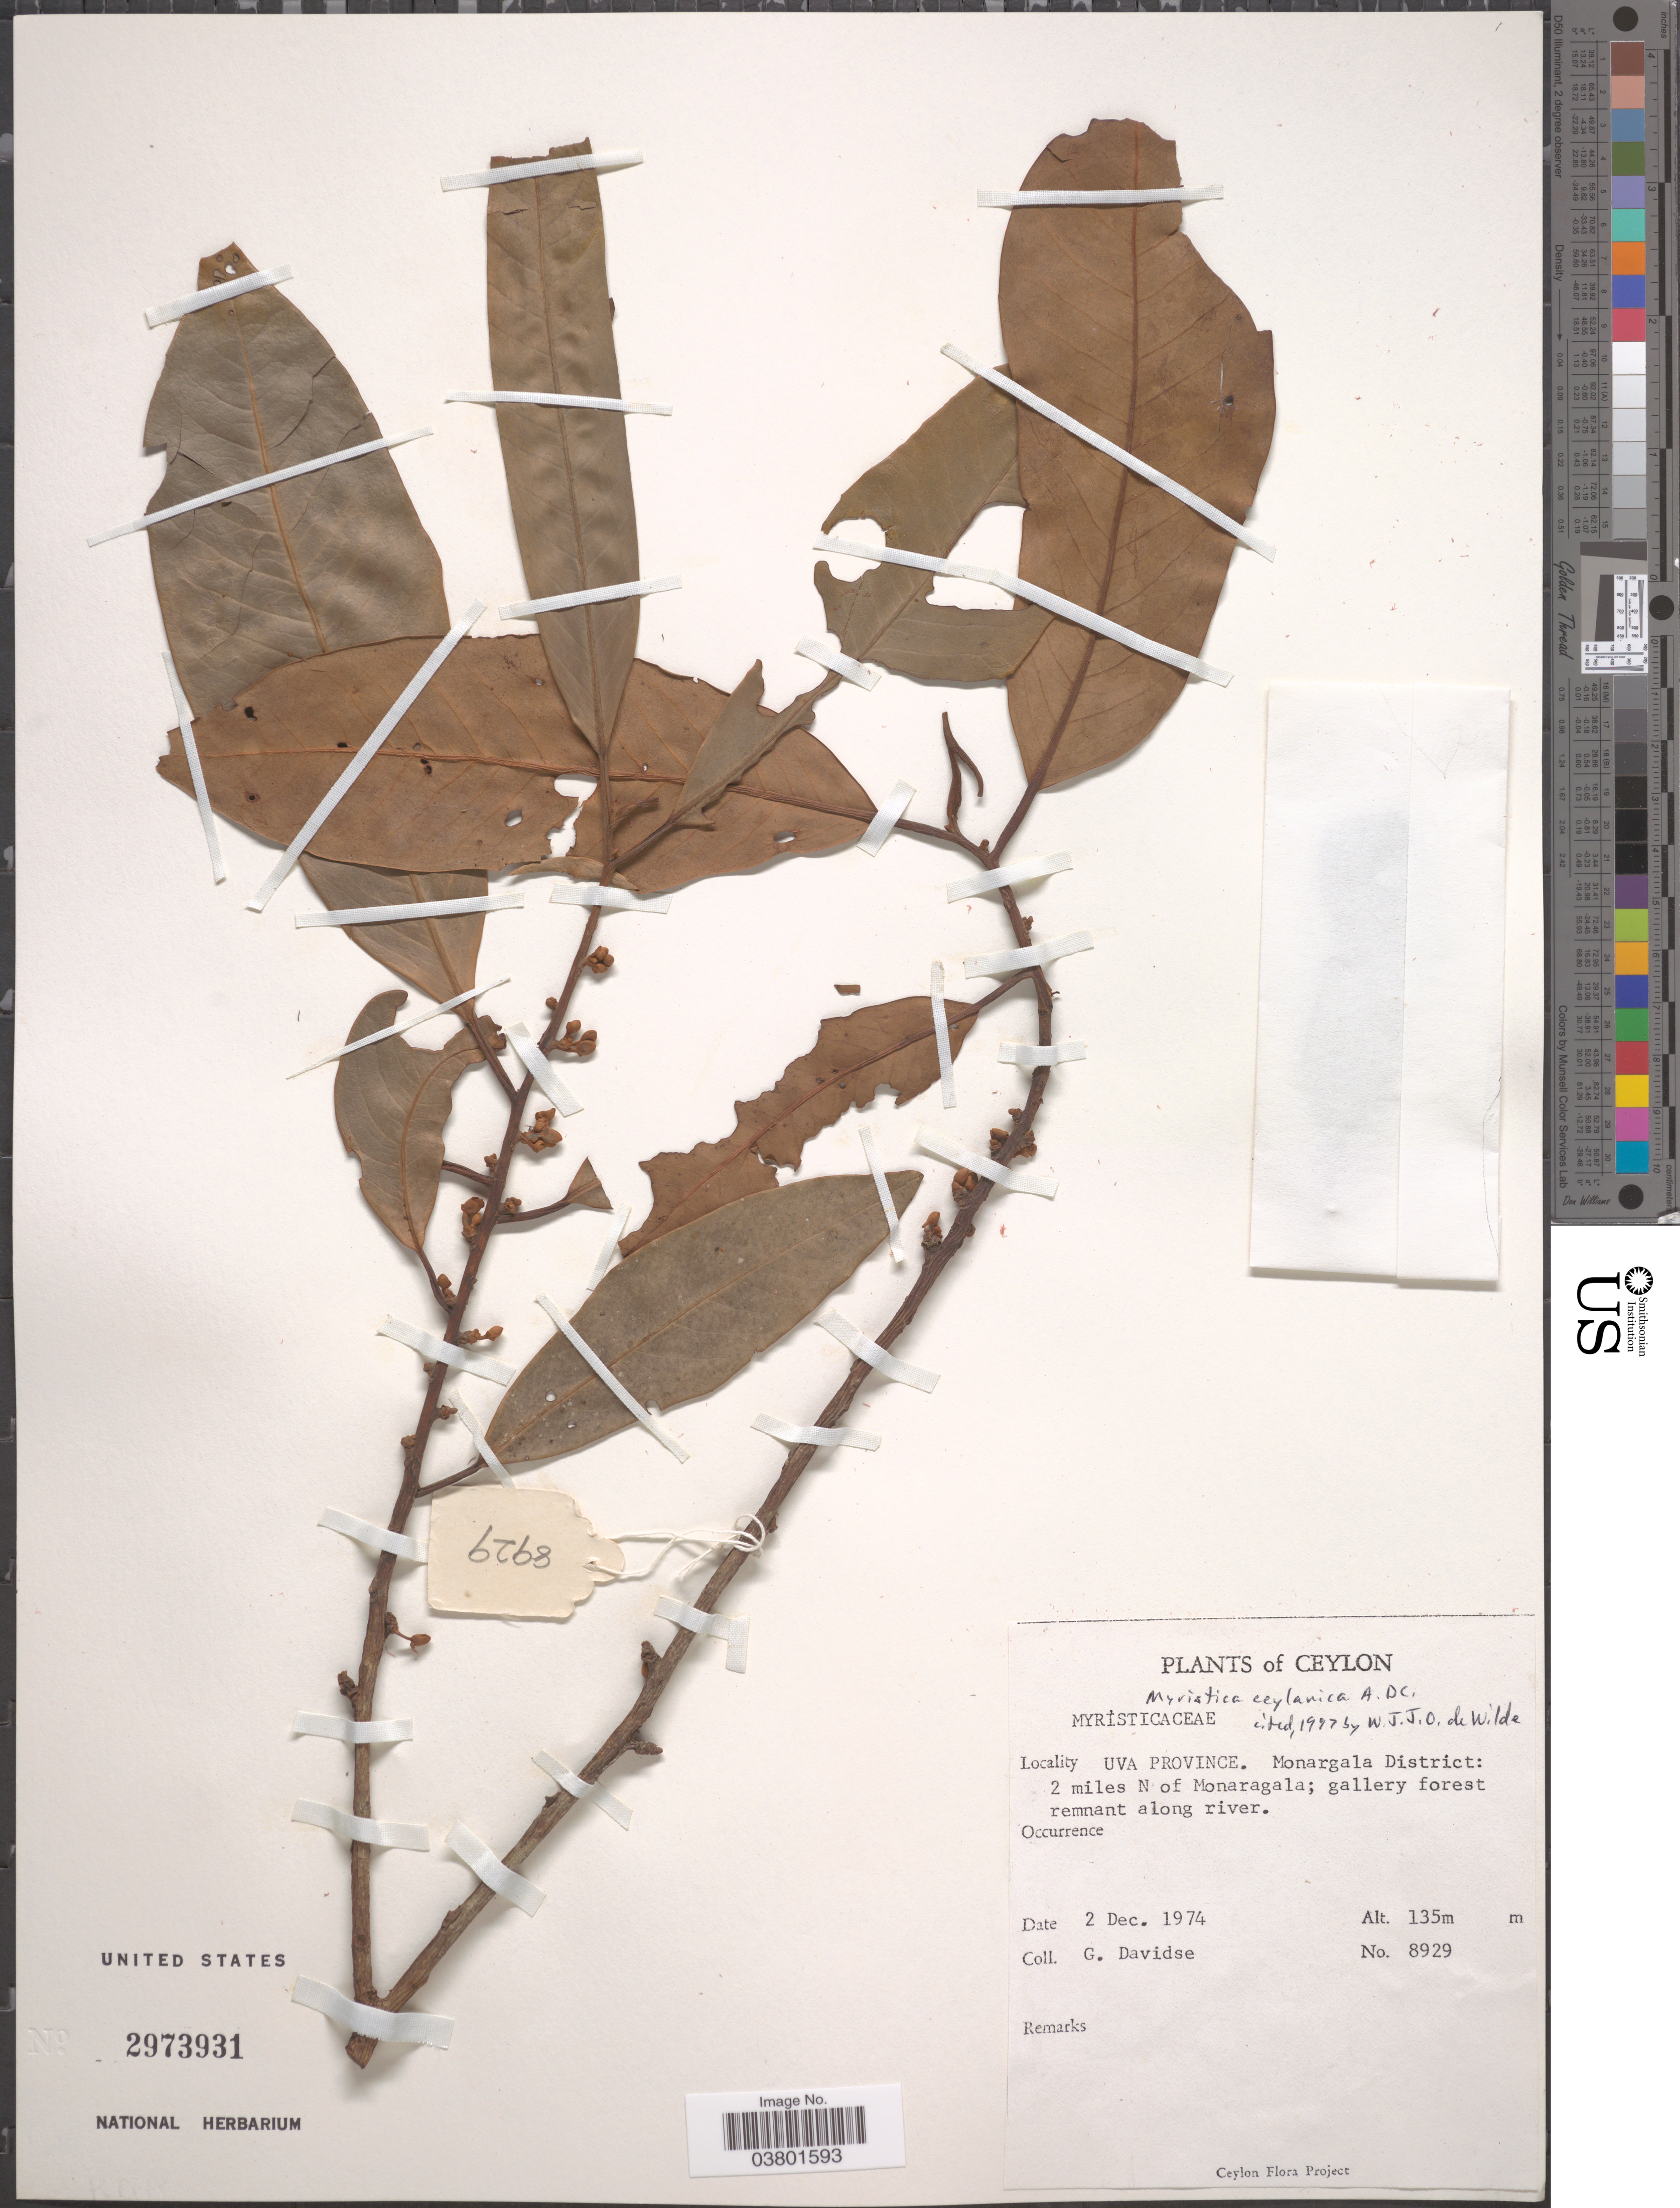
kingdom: Plantae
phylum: Tracheophyta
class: Magnoliopsida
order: Magnoliales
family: Myristicaceae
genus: Myristica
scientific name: Myristica ceylanica var. ceylanica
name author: A. DC.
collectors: G. Davidse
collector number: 8929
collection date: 1974-12-02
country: Sri Lanka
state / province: Uva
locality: Ceylon. Monargala District: 2 miles N of Monargala; gallery forest remnant along river.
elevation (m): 135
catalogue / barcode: US 2973931